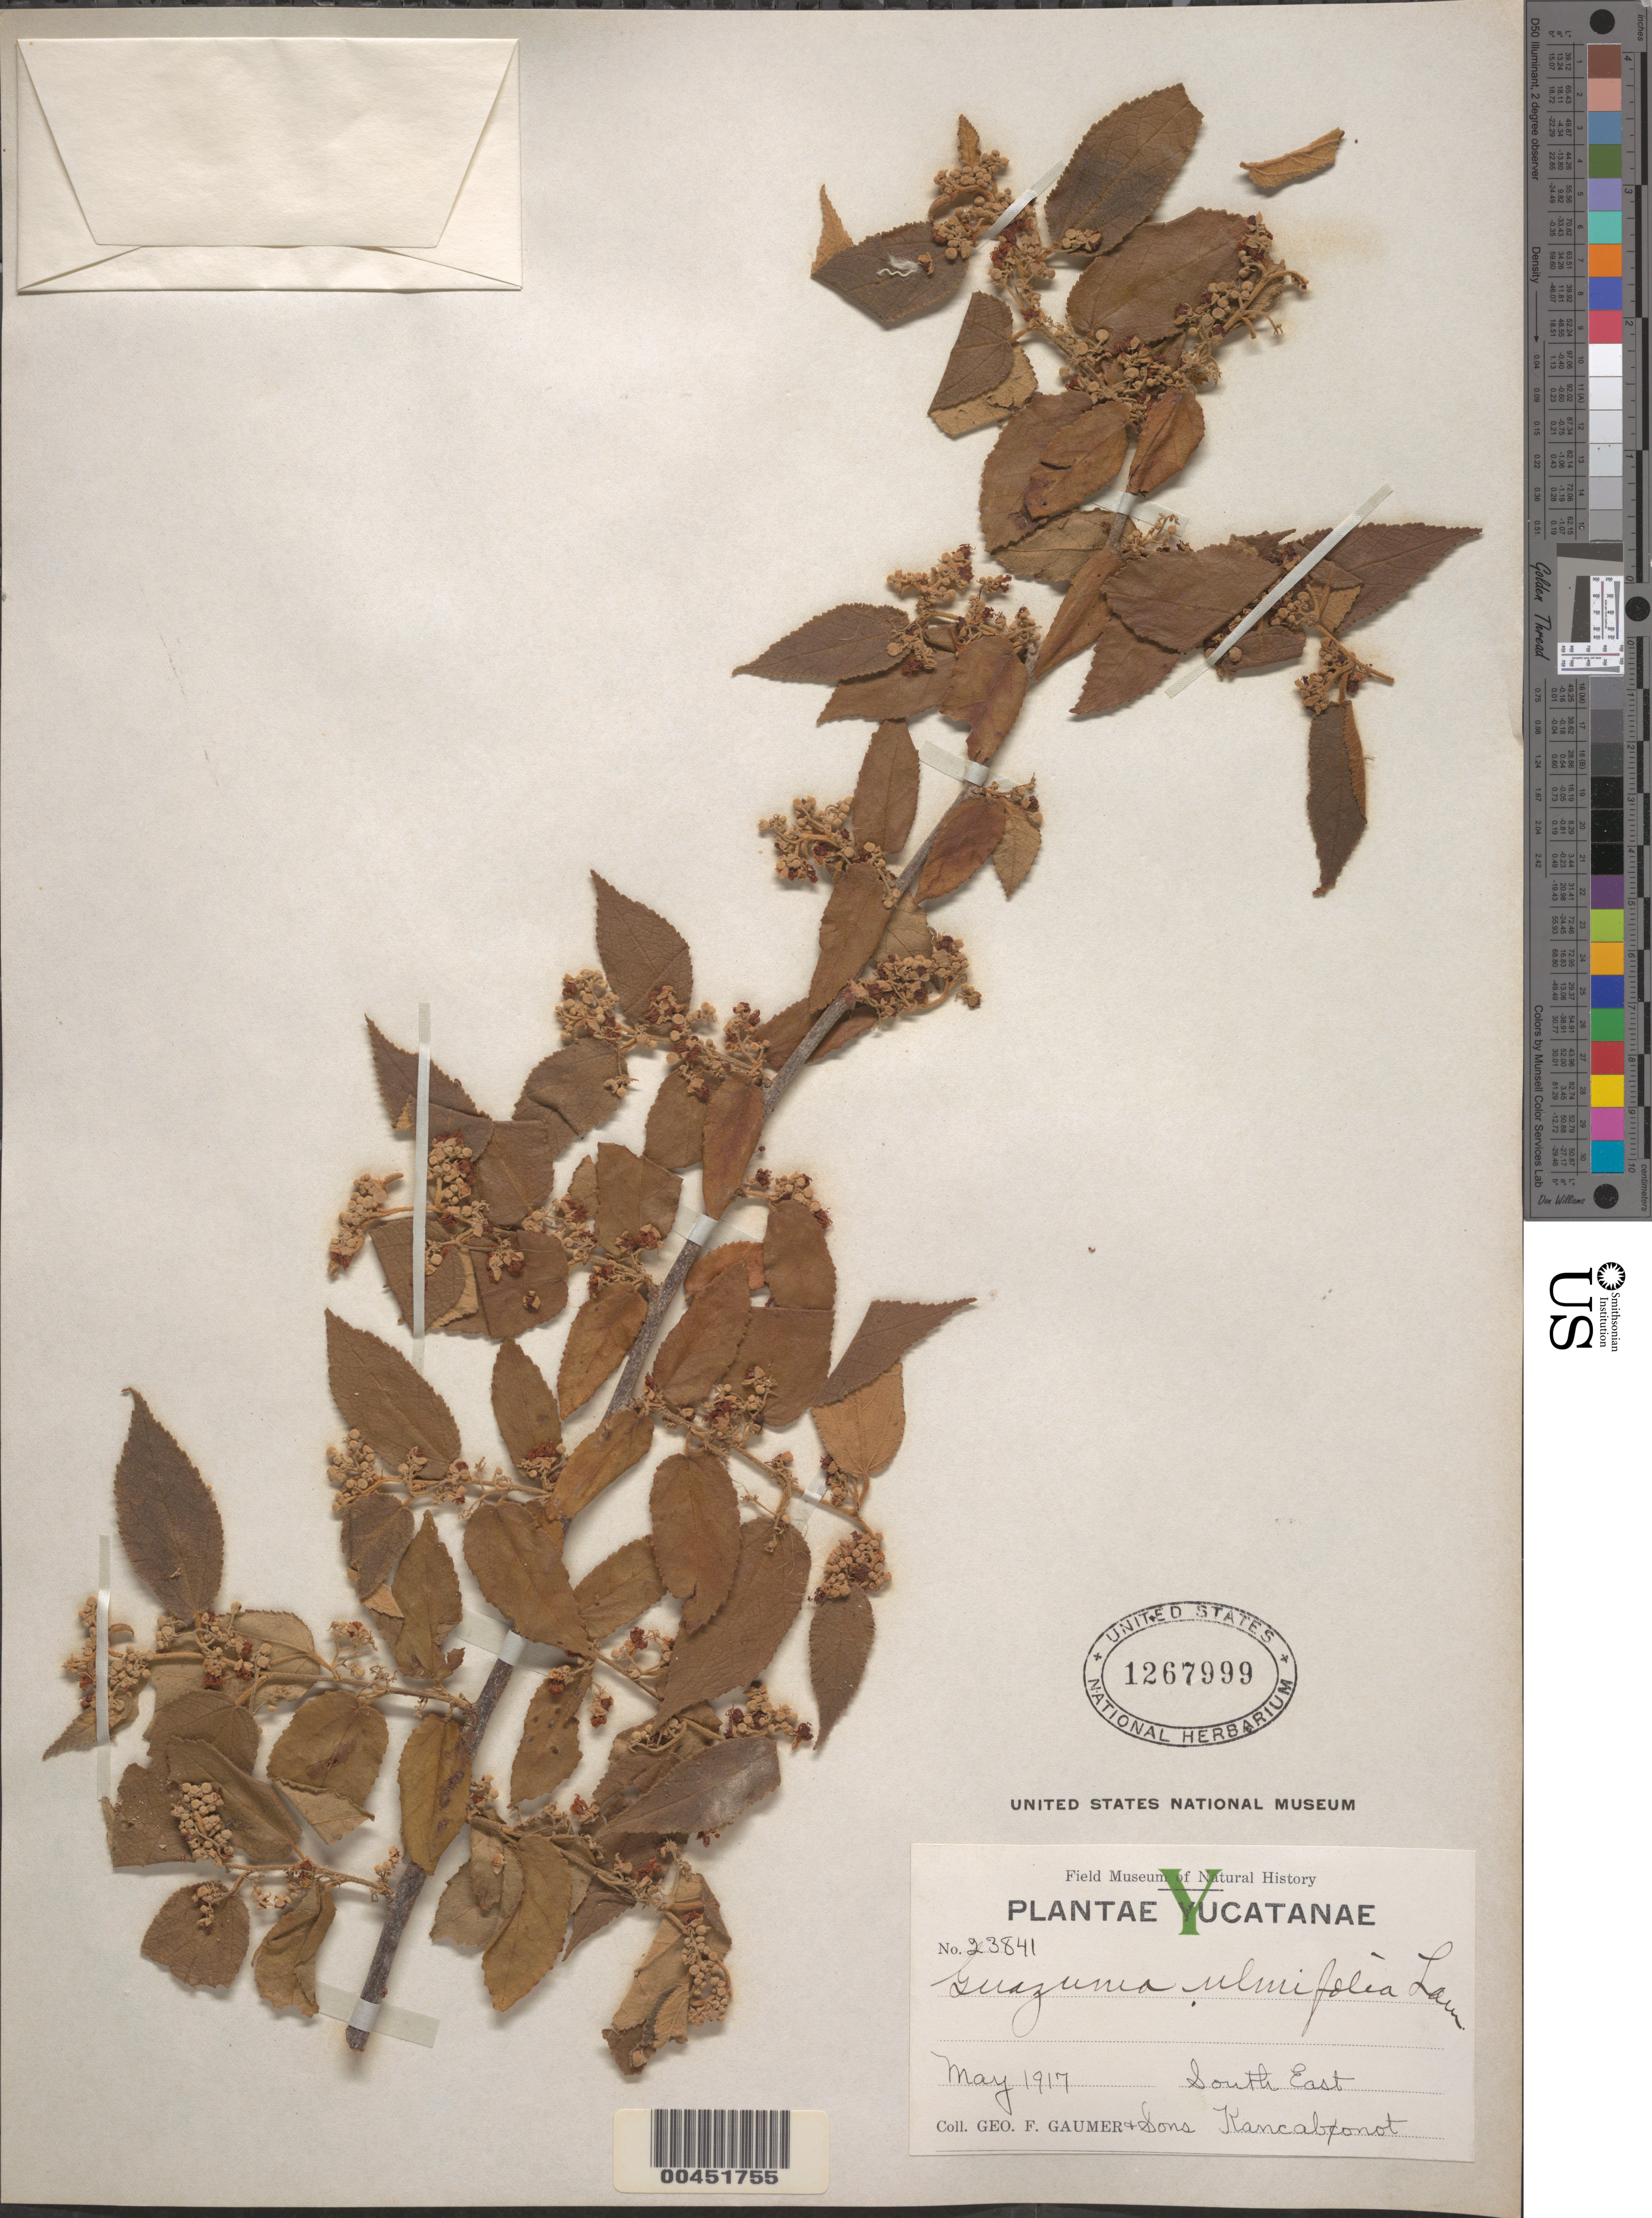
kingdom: Plantae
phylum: Tracheophyta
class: Magnoliopsida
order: Malvales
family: Malvaceae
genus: Guazuma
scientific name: Guazuma ulmifolia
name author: Lam.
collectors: G. F. Gaumer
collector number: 23841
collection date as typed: May 1917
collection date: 1917-05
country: Mexico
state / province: Yucatán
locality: Kancabonot, South East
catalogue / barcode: US 1267999